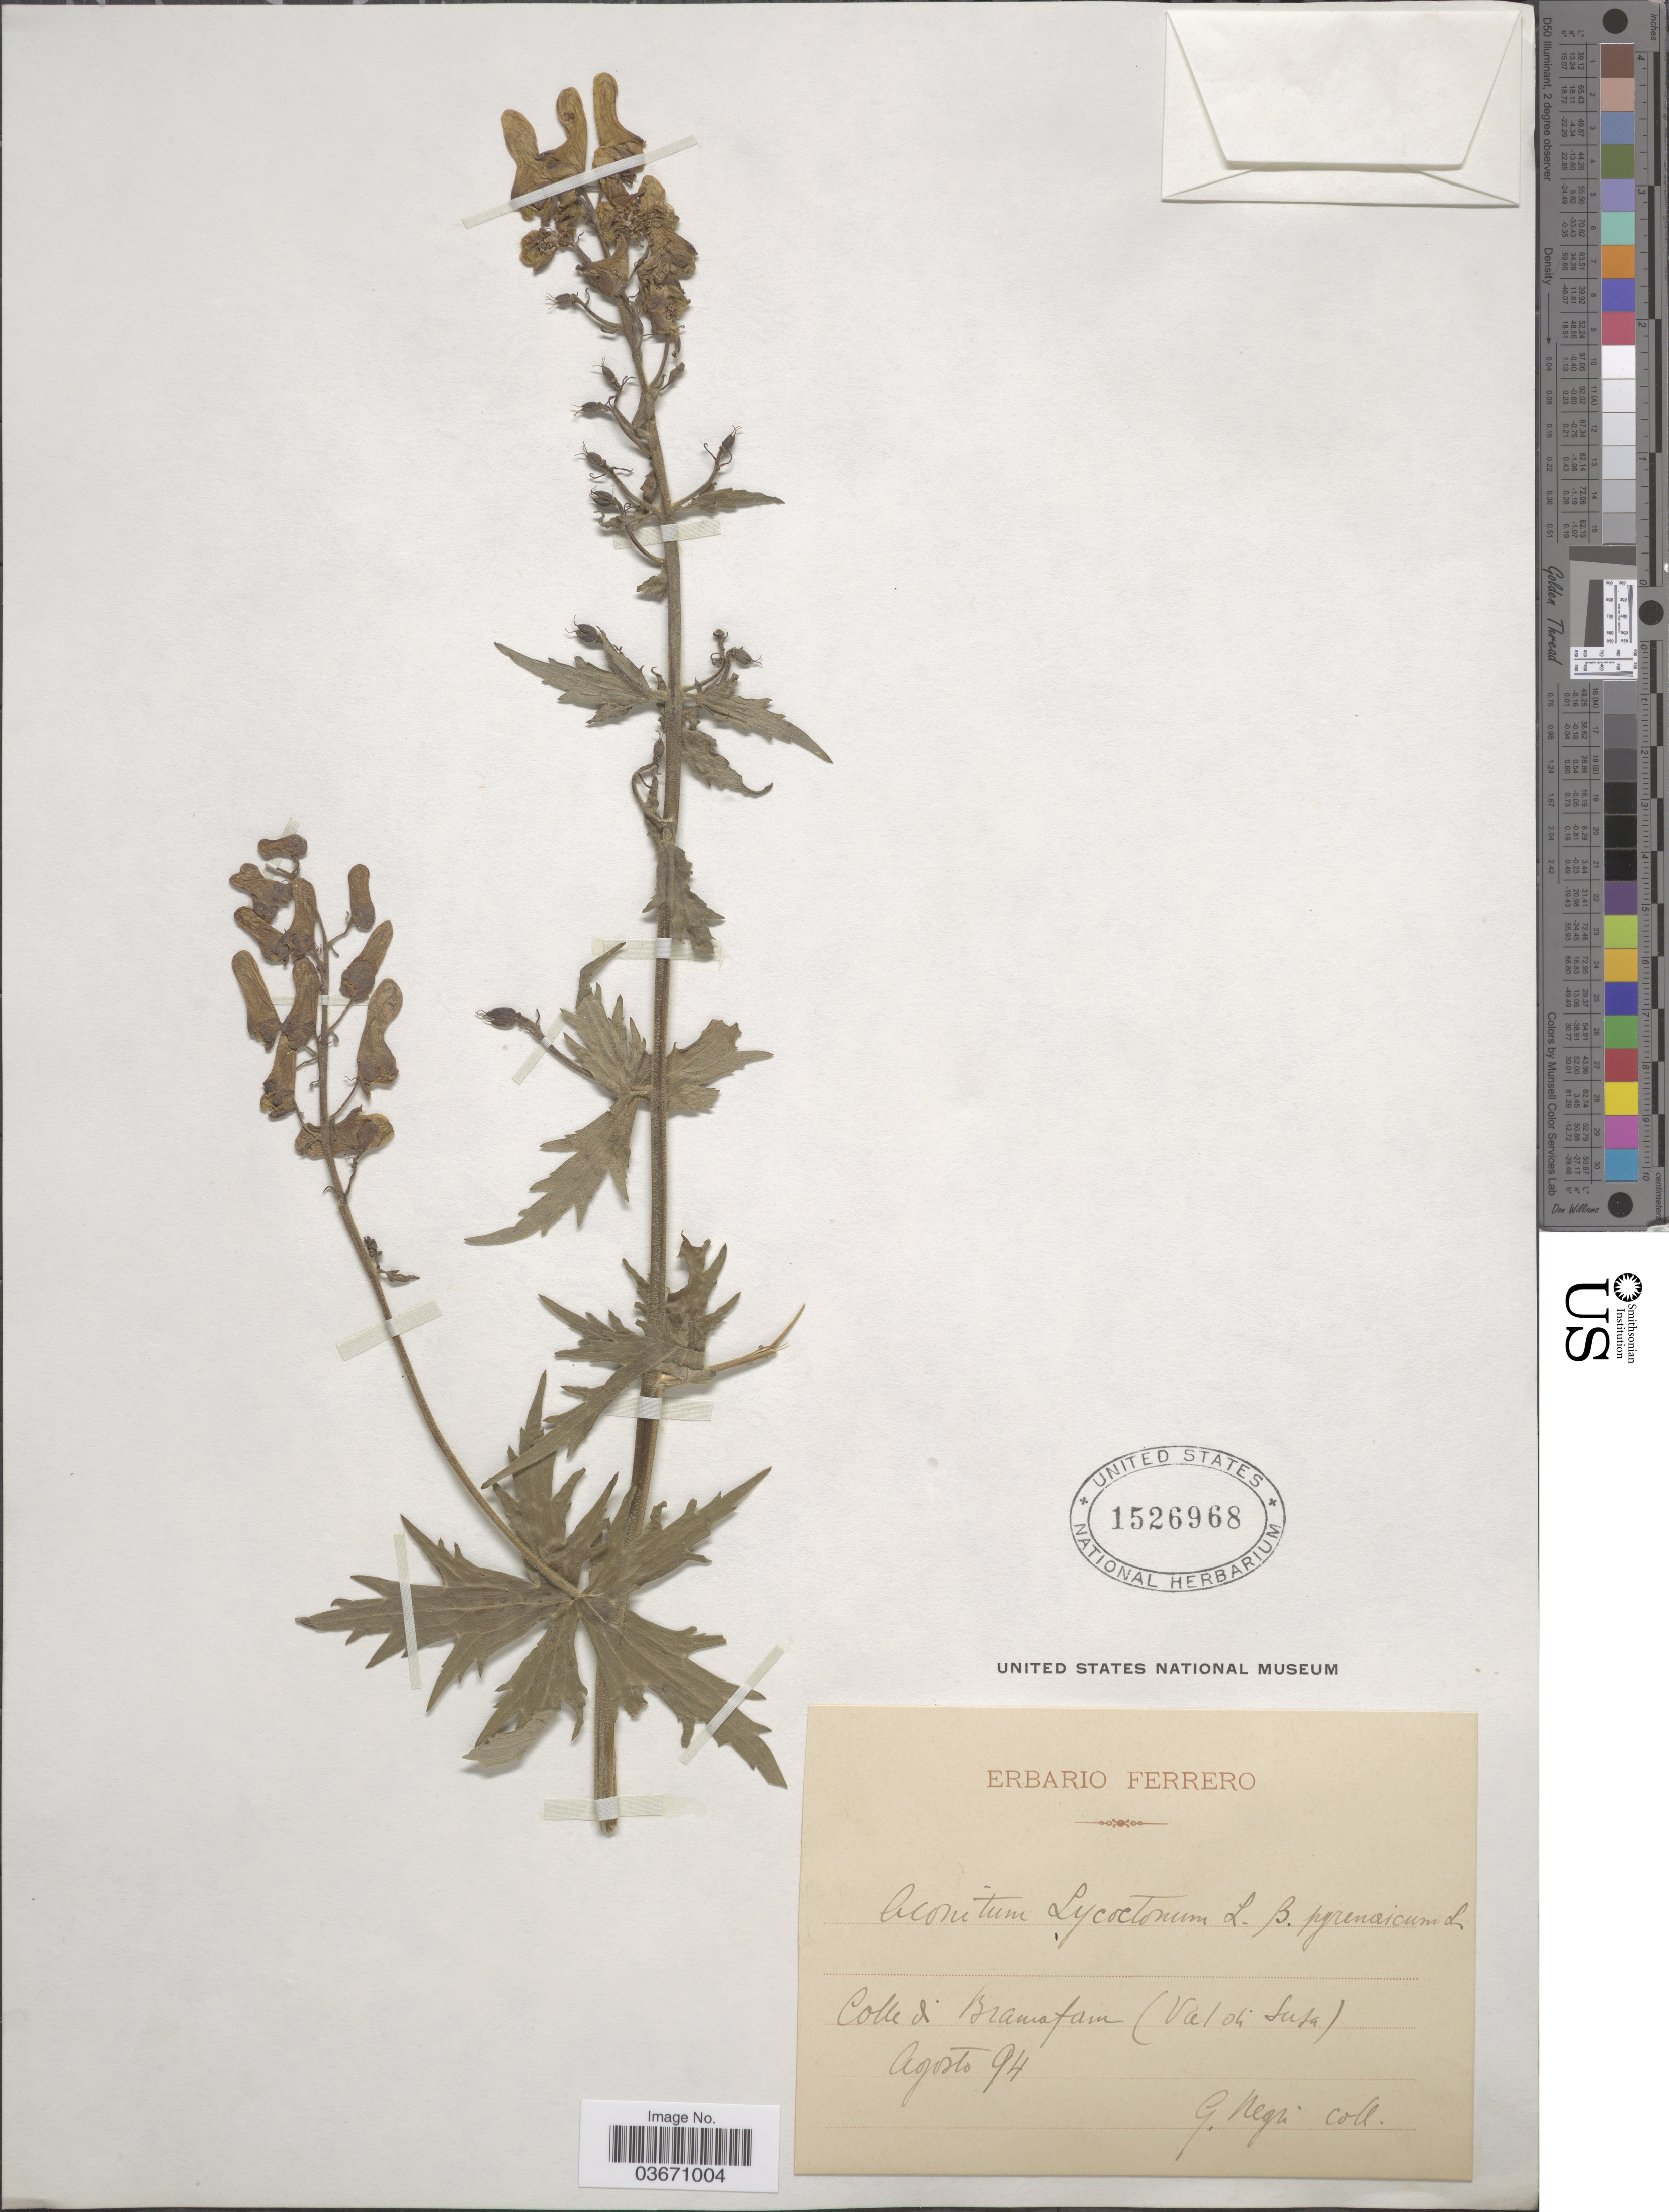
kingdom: Plantae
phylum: Tracheophyta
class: Magnoliopsida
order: Ranunculales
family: Ranunculaceae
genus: Aconitum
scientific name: Aconitum lycoctonum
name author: L.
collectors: G. Negri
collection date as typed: Transcribed d/m/y: /8/94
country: Italy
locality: Colle d' Bramafam (Val di Susa).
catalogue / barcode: US 1526968